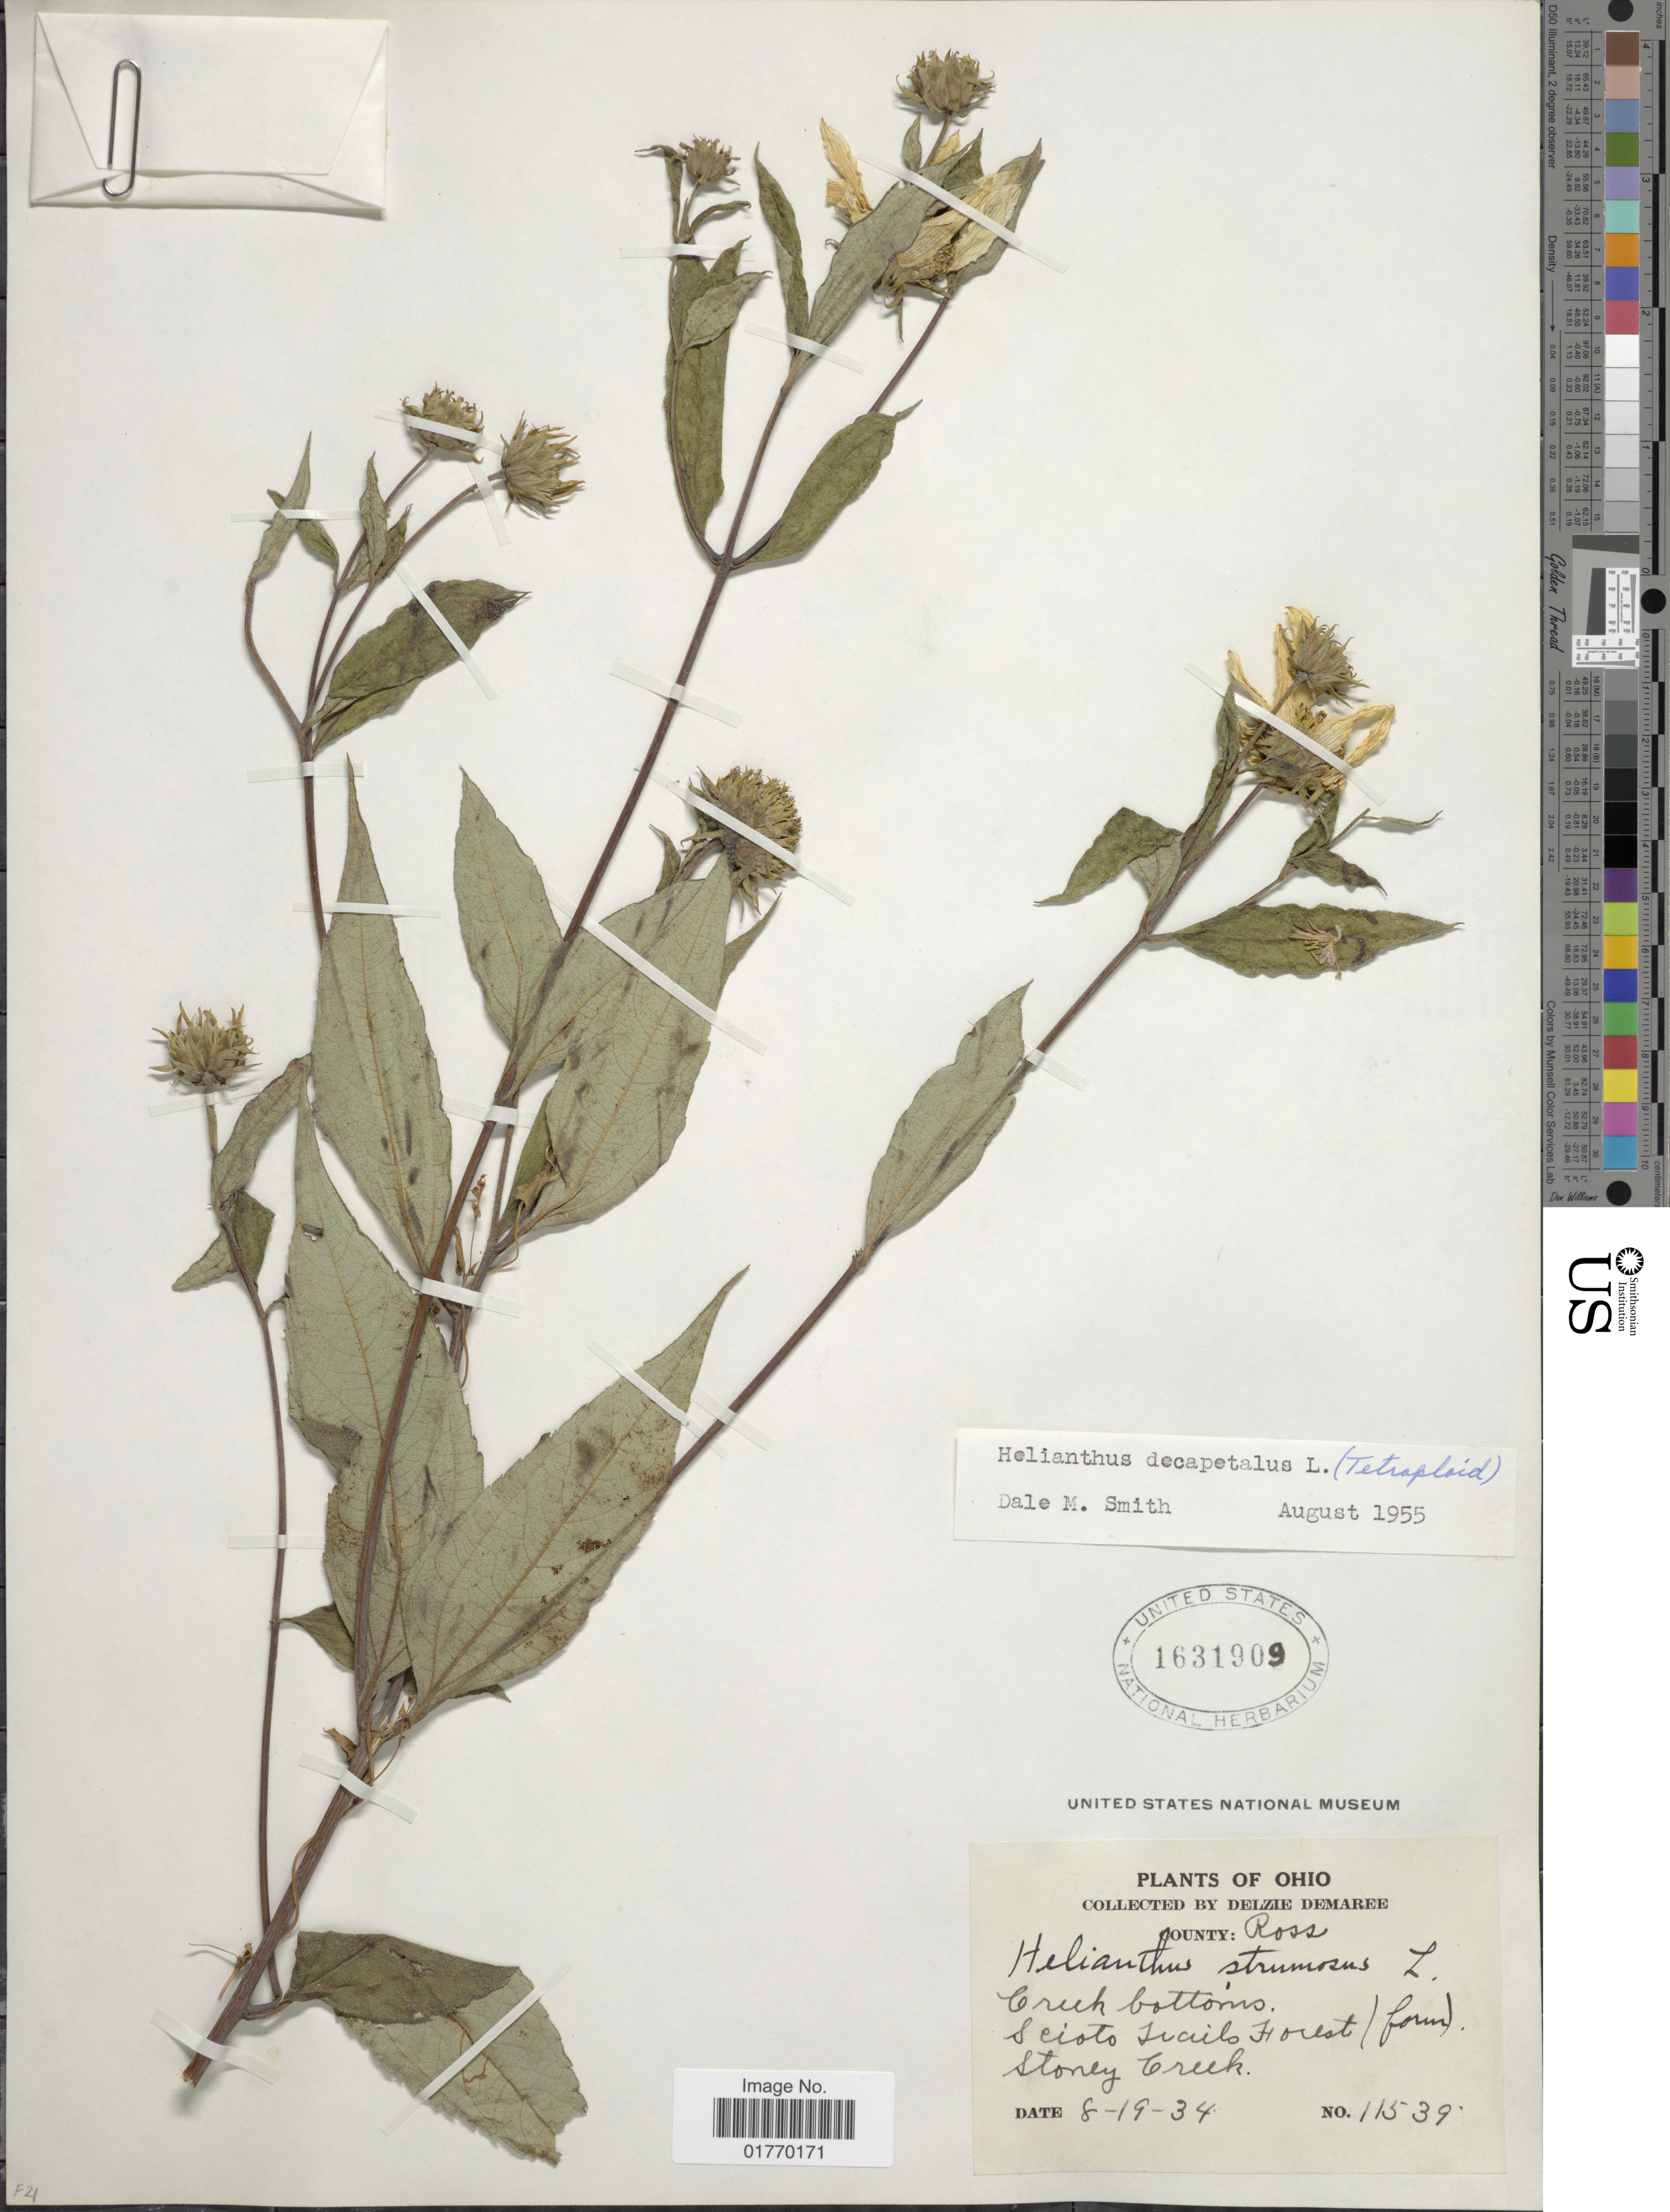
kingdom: Plantae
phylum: Tracheophyta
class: Magnoliopsida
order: Asterales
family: Asteraceae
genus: Helianthus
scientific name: Helianthus decapetalus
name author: L.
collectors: D. Demaree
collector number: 11539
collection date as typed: Transcribed d/m/y: 19/8/34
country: United States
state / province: Ohio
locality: County Ross, Creek bottom, Scioto Trails Forest Stoney Creek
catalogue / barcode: US 1631909